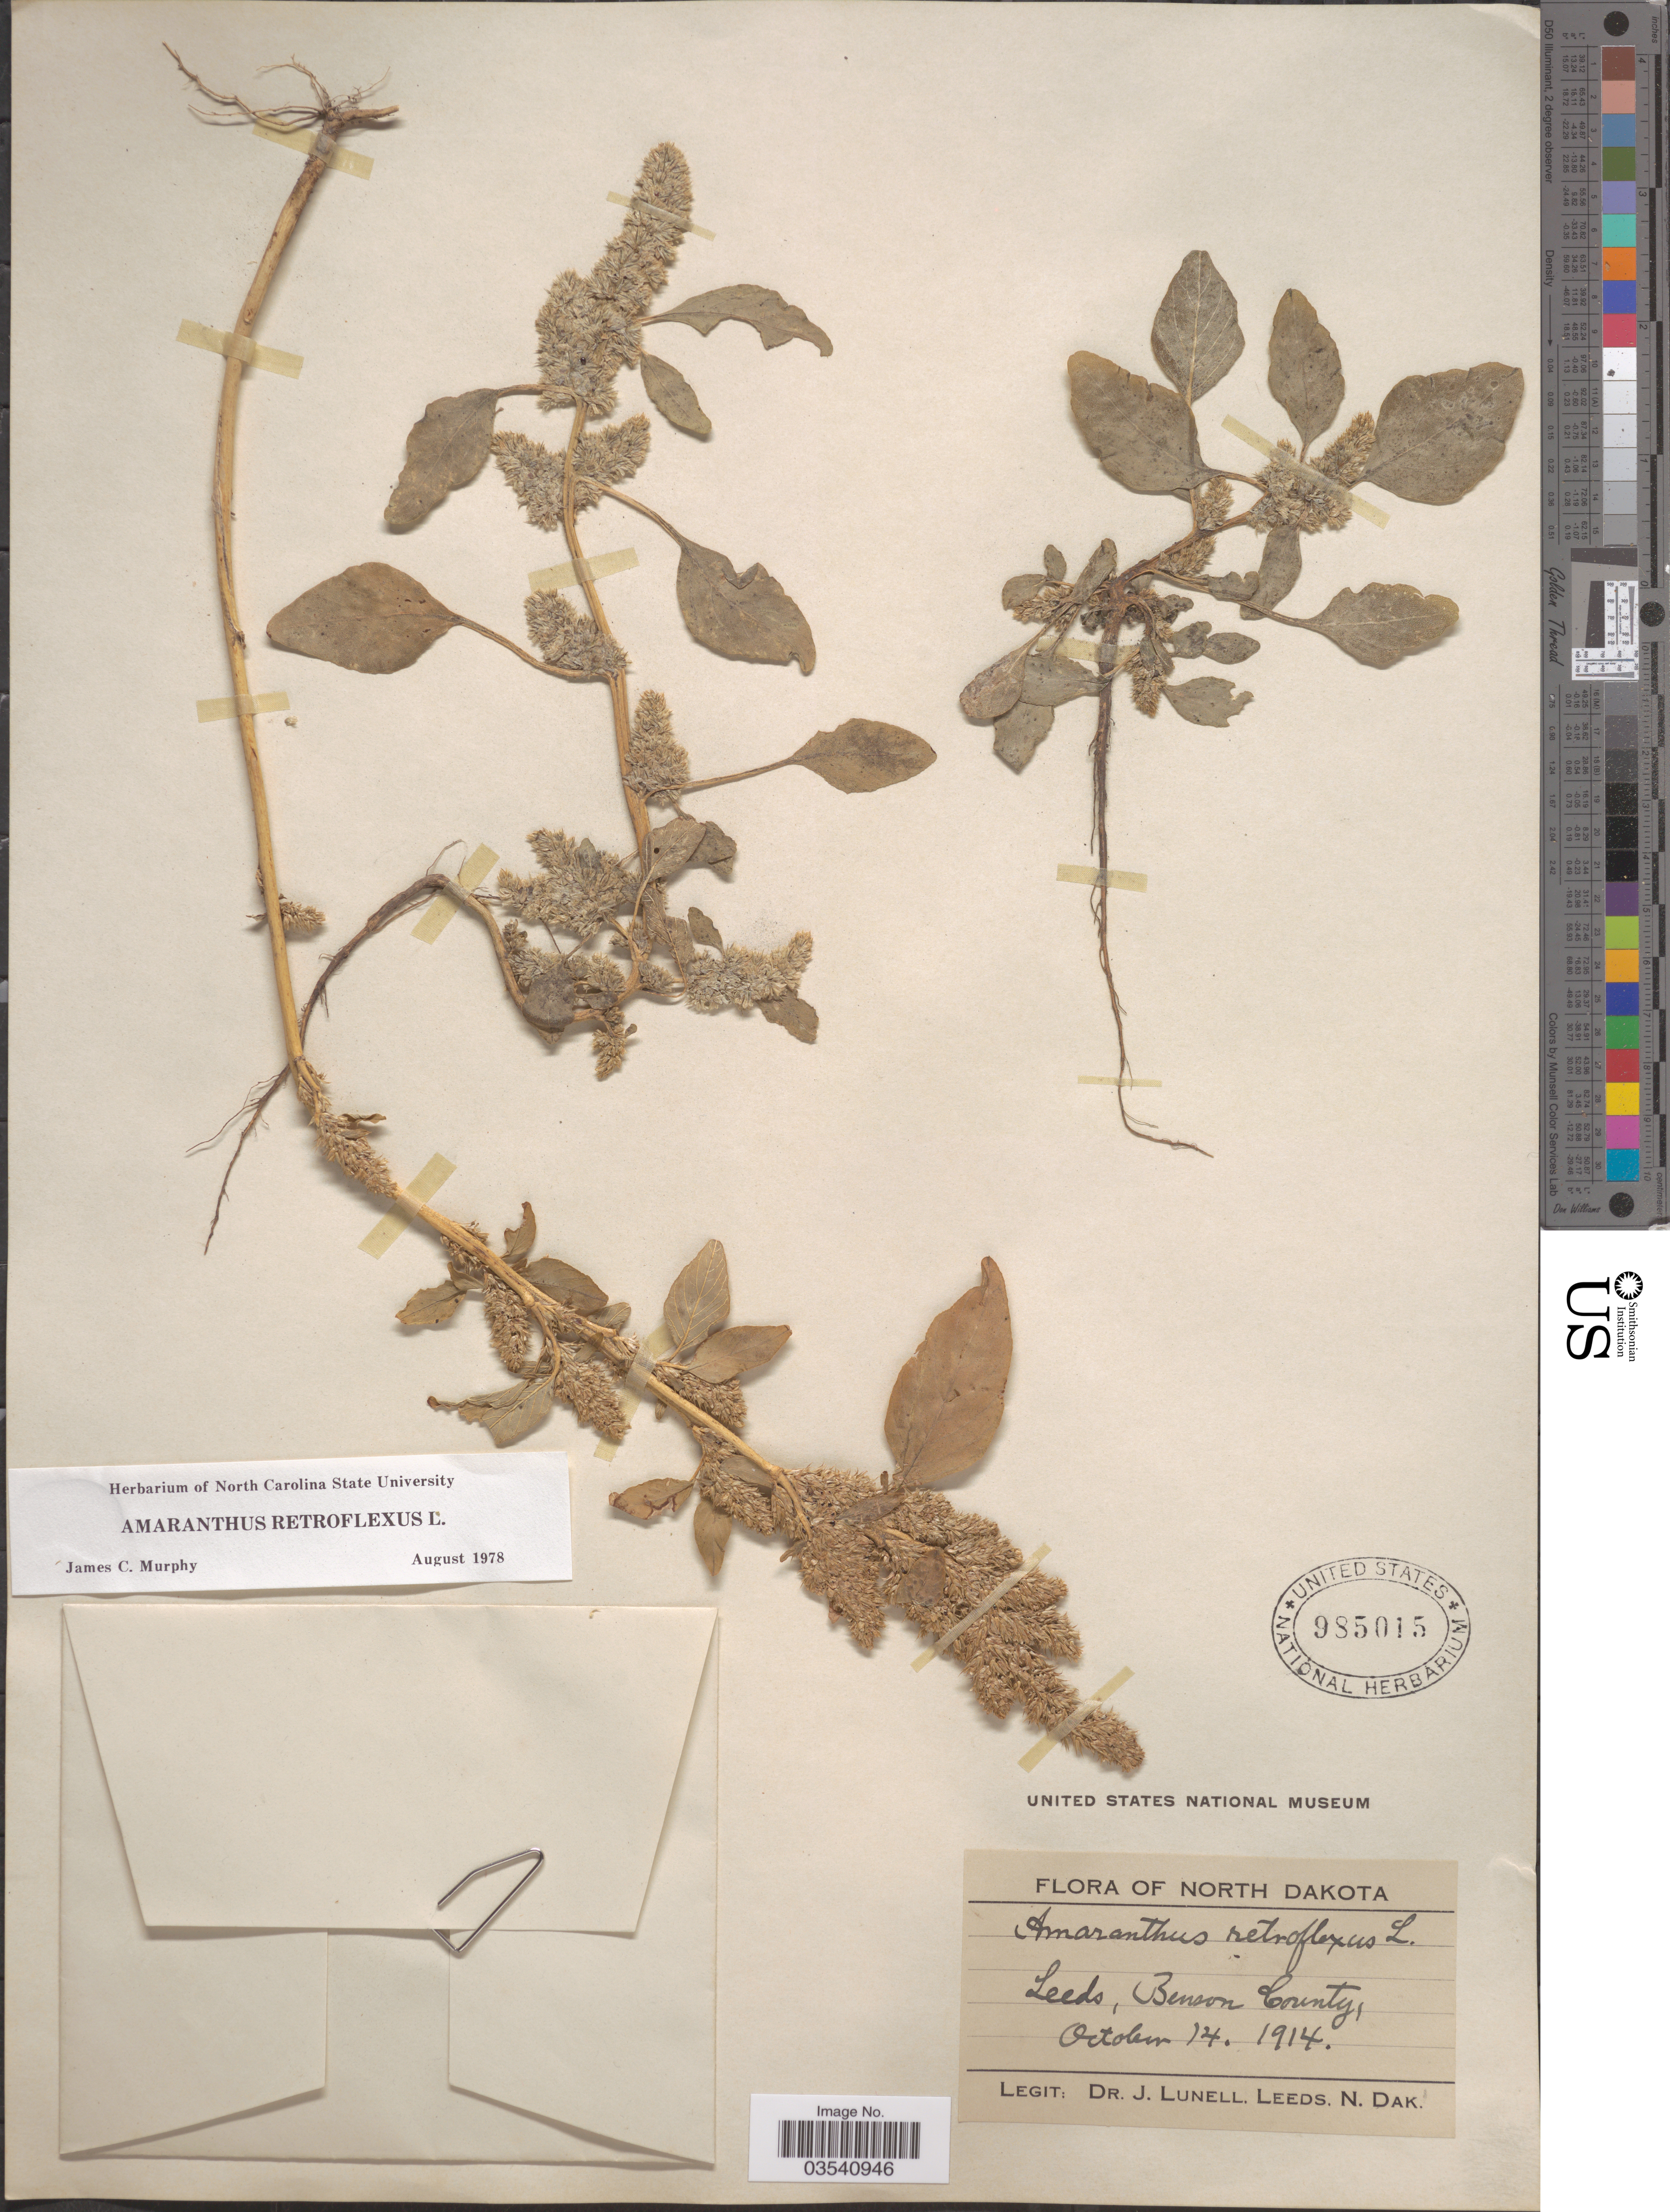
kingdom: Plantae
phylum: Tracheophyta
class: Magnoliopsida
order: Caryophyllales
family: Amaranthaceae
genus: Amaranthus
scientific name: Amaranthus retroflexus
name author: L.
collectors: J. Lunell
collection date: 1914-10-14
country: United States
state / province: North Dakota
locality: Leeds, Benson County.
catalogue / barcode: US 985015